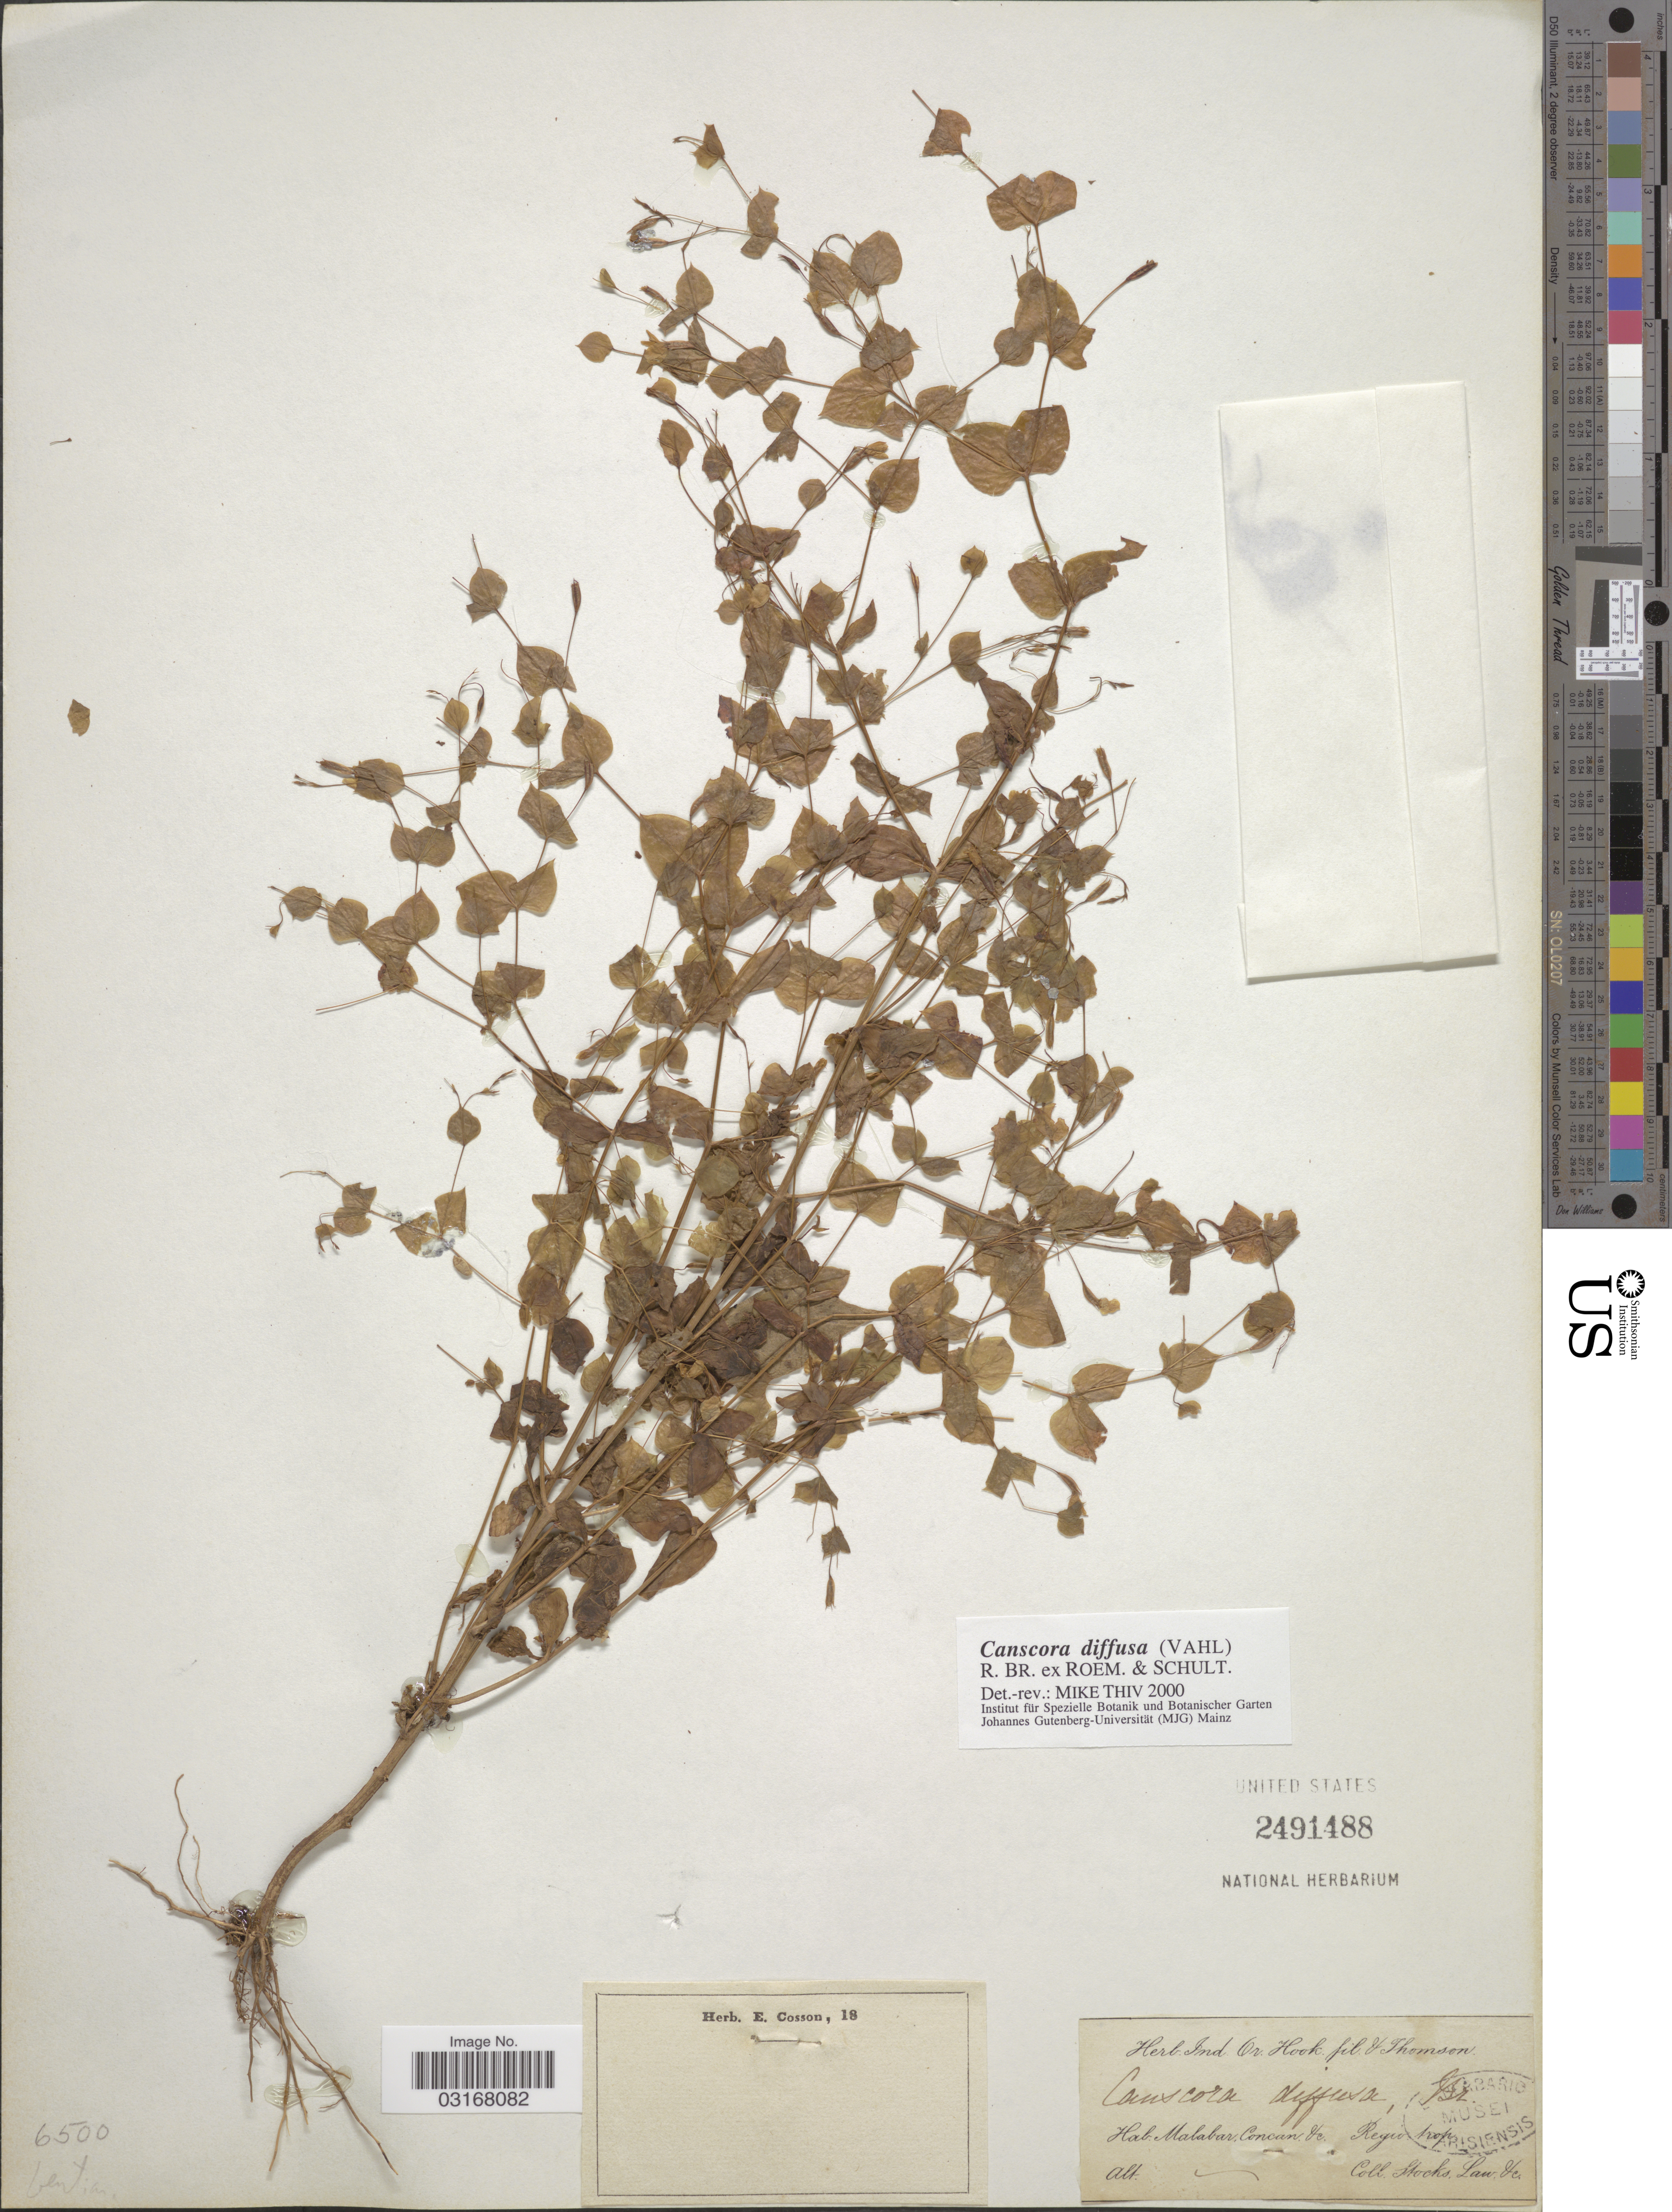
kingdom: Plantae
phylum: Tracheophyta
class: Magnoliopsida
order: Gentianales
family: Gentianaceae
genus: Canscora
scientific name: Canscora diffusa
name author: (Vahl) R. Br. ex Roem. & Schult.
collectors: J. Stocks & J. Law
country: India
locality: Malabar, Concan &c.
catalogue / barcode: US 2491488